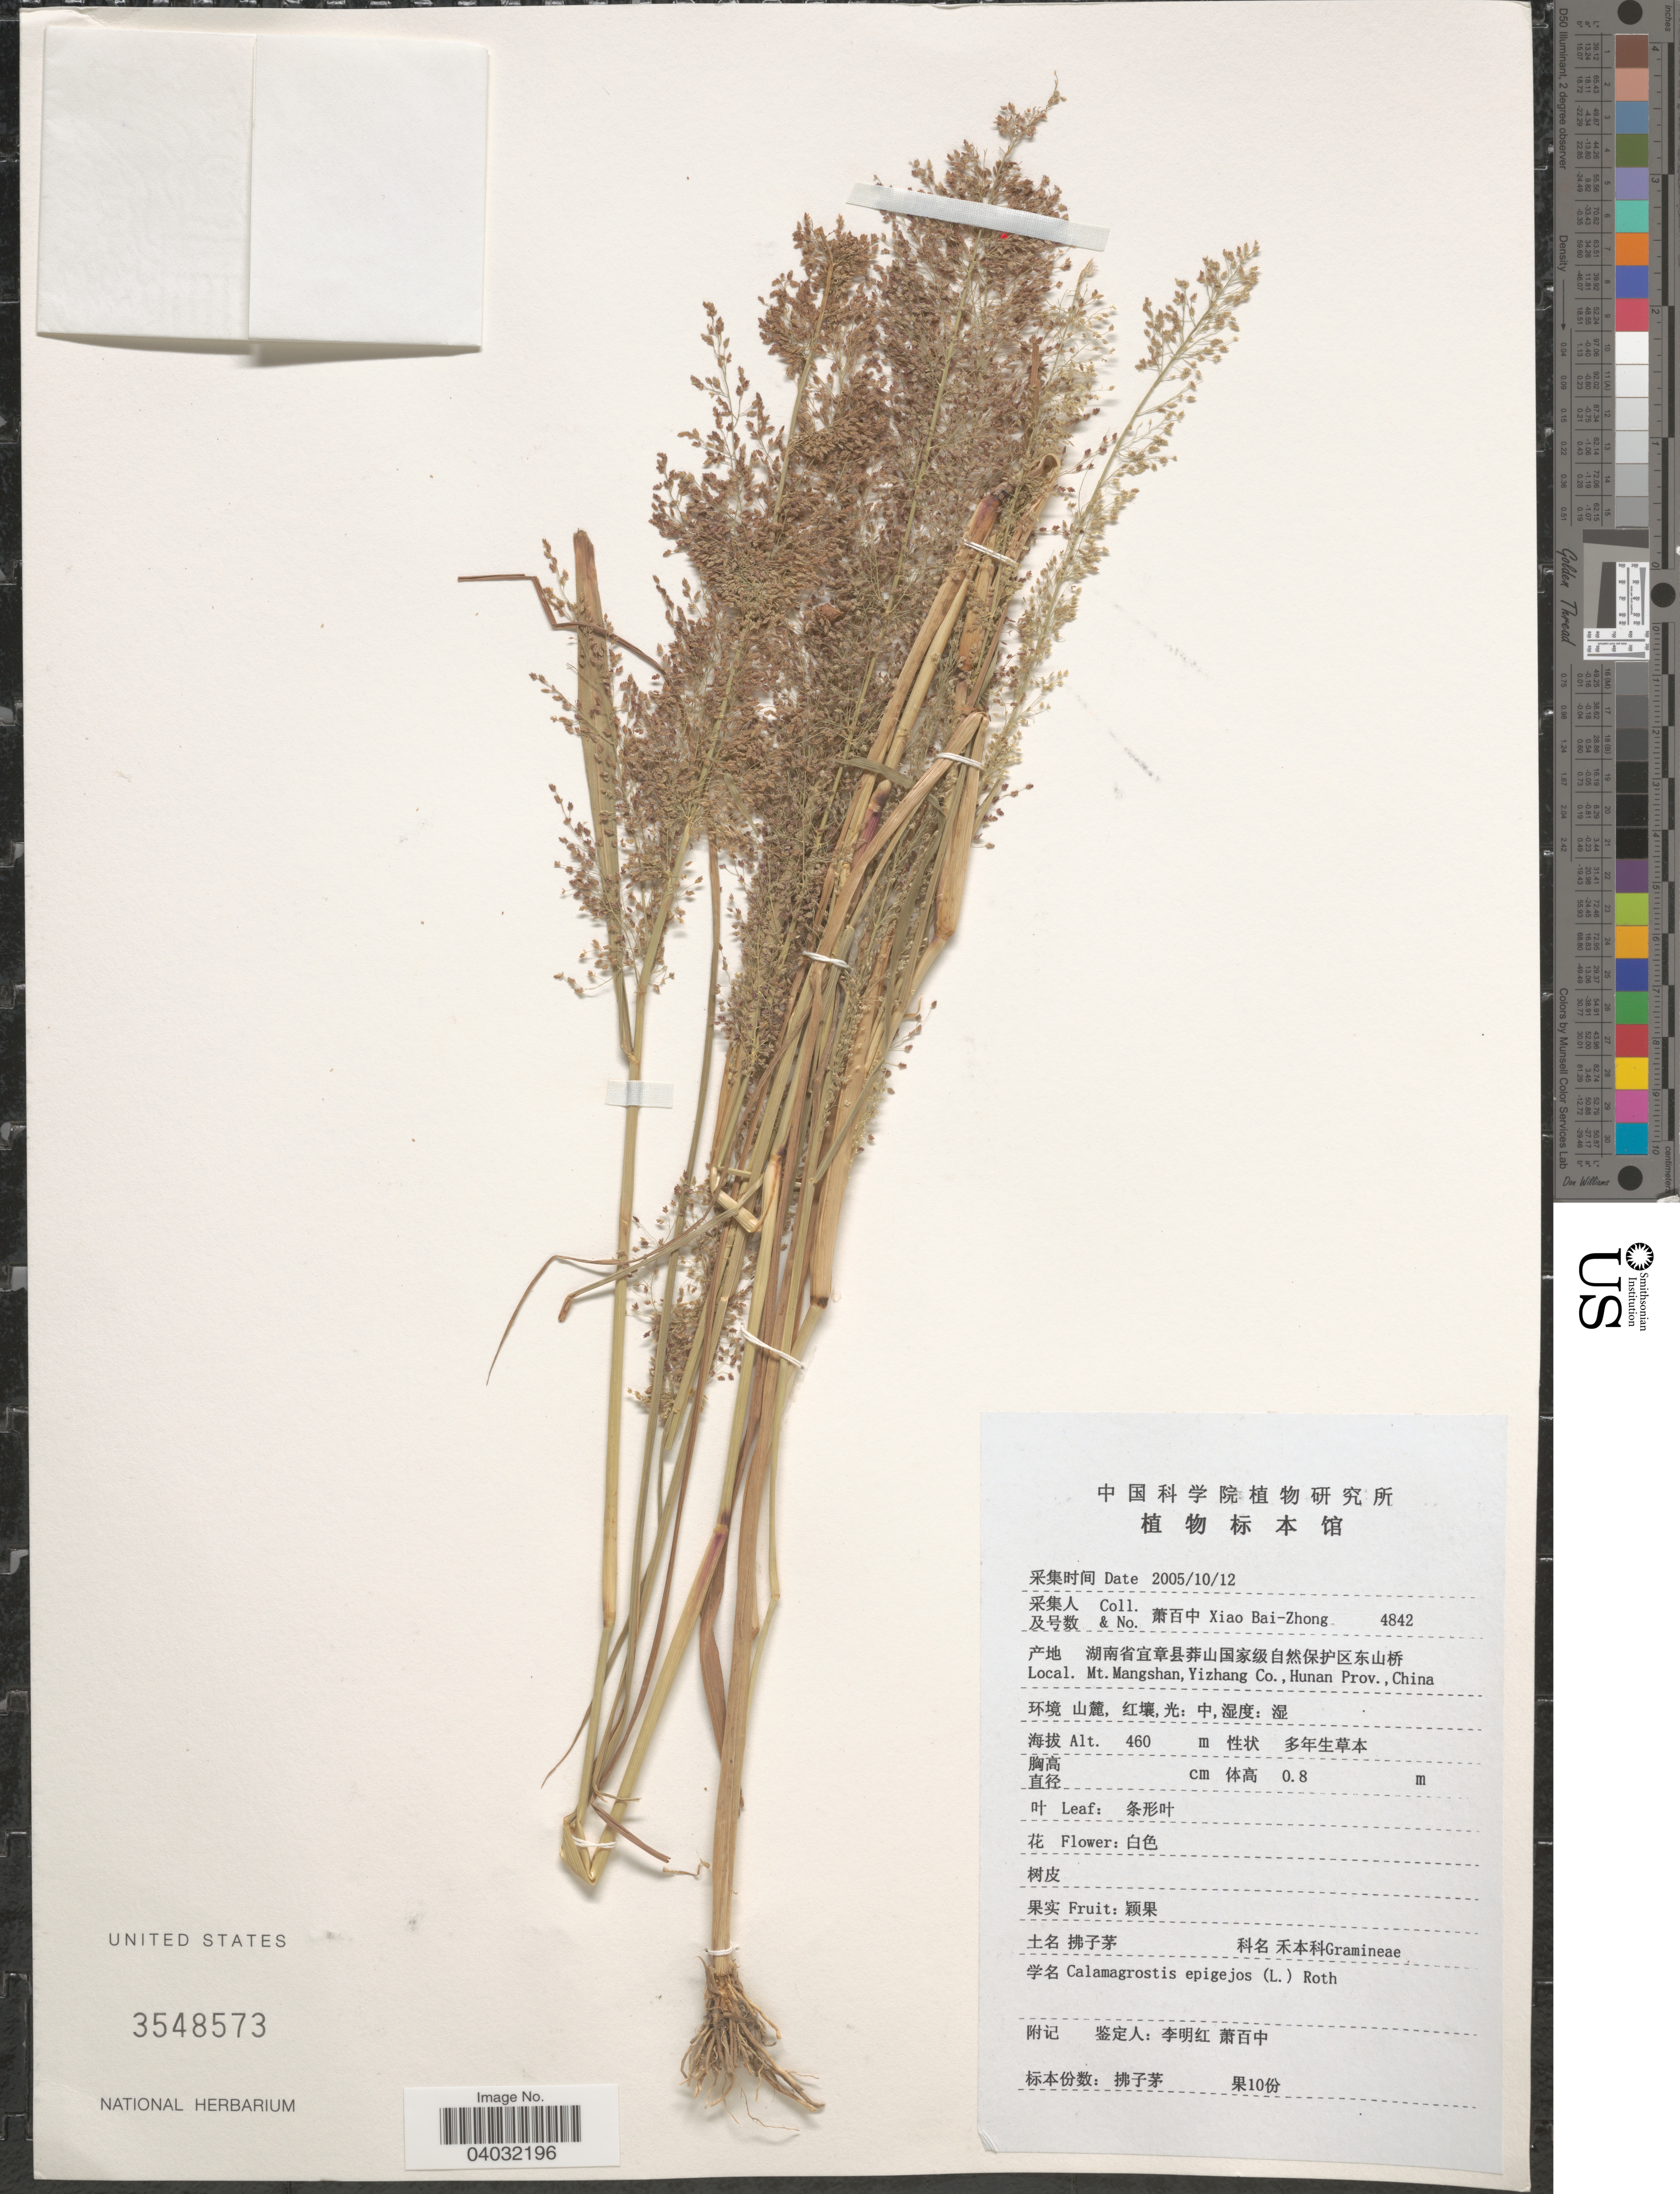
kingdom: Plantae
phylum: Tracheophyta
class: Liliopsida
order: Poales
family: Poaceae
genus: Calamagrostis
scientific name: Calamagrostis epigeios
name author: (L.) Roth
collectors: B. Z. Xiao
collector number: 4842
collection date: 2005-10-12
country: China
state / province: Hunan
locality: Mt. Mangshan, Yizhang Co.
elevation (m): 460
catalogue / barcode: US 3548573